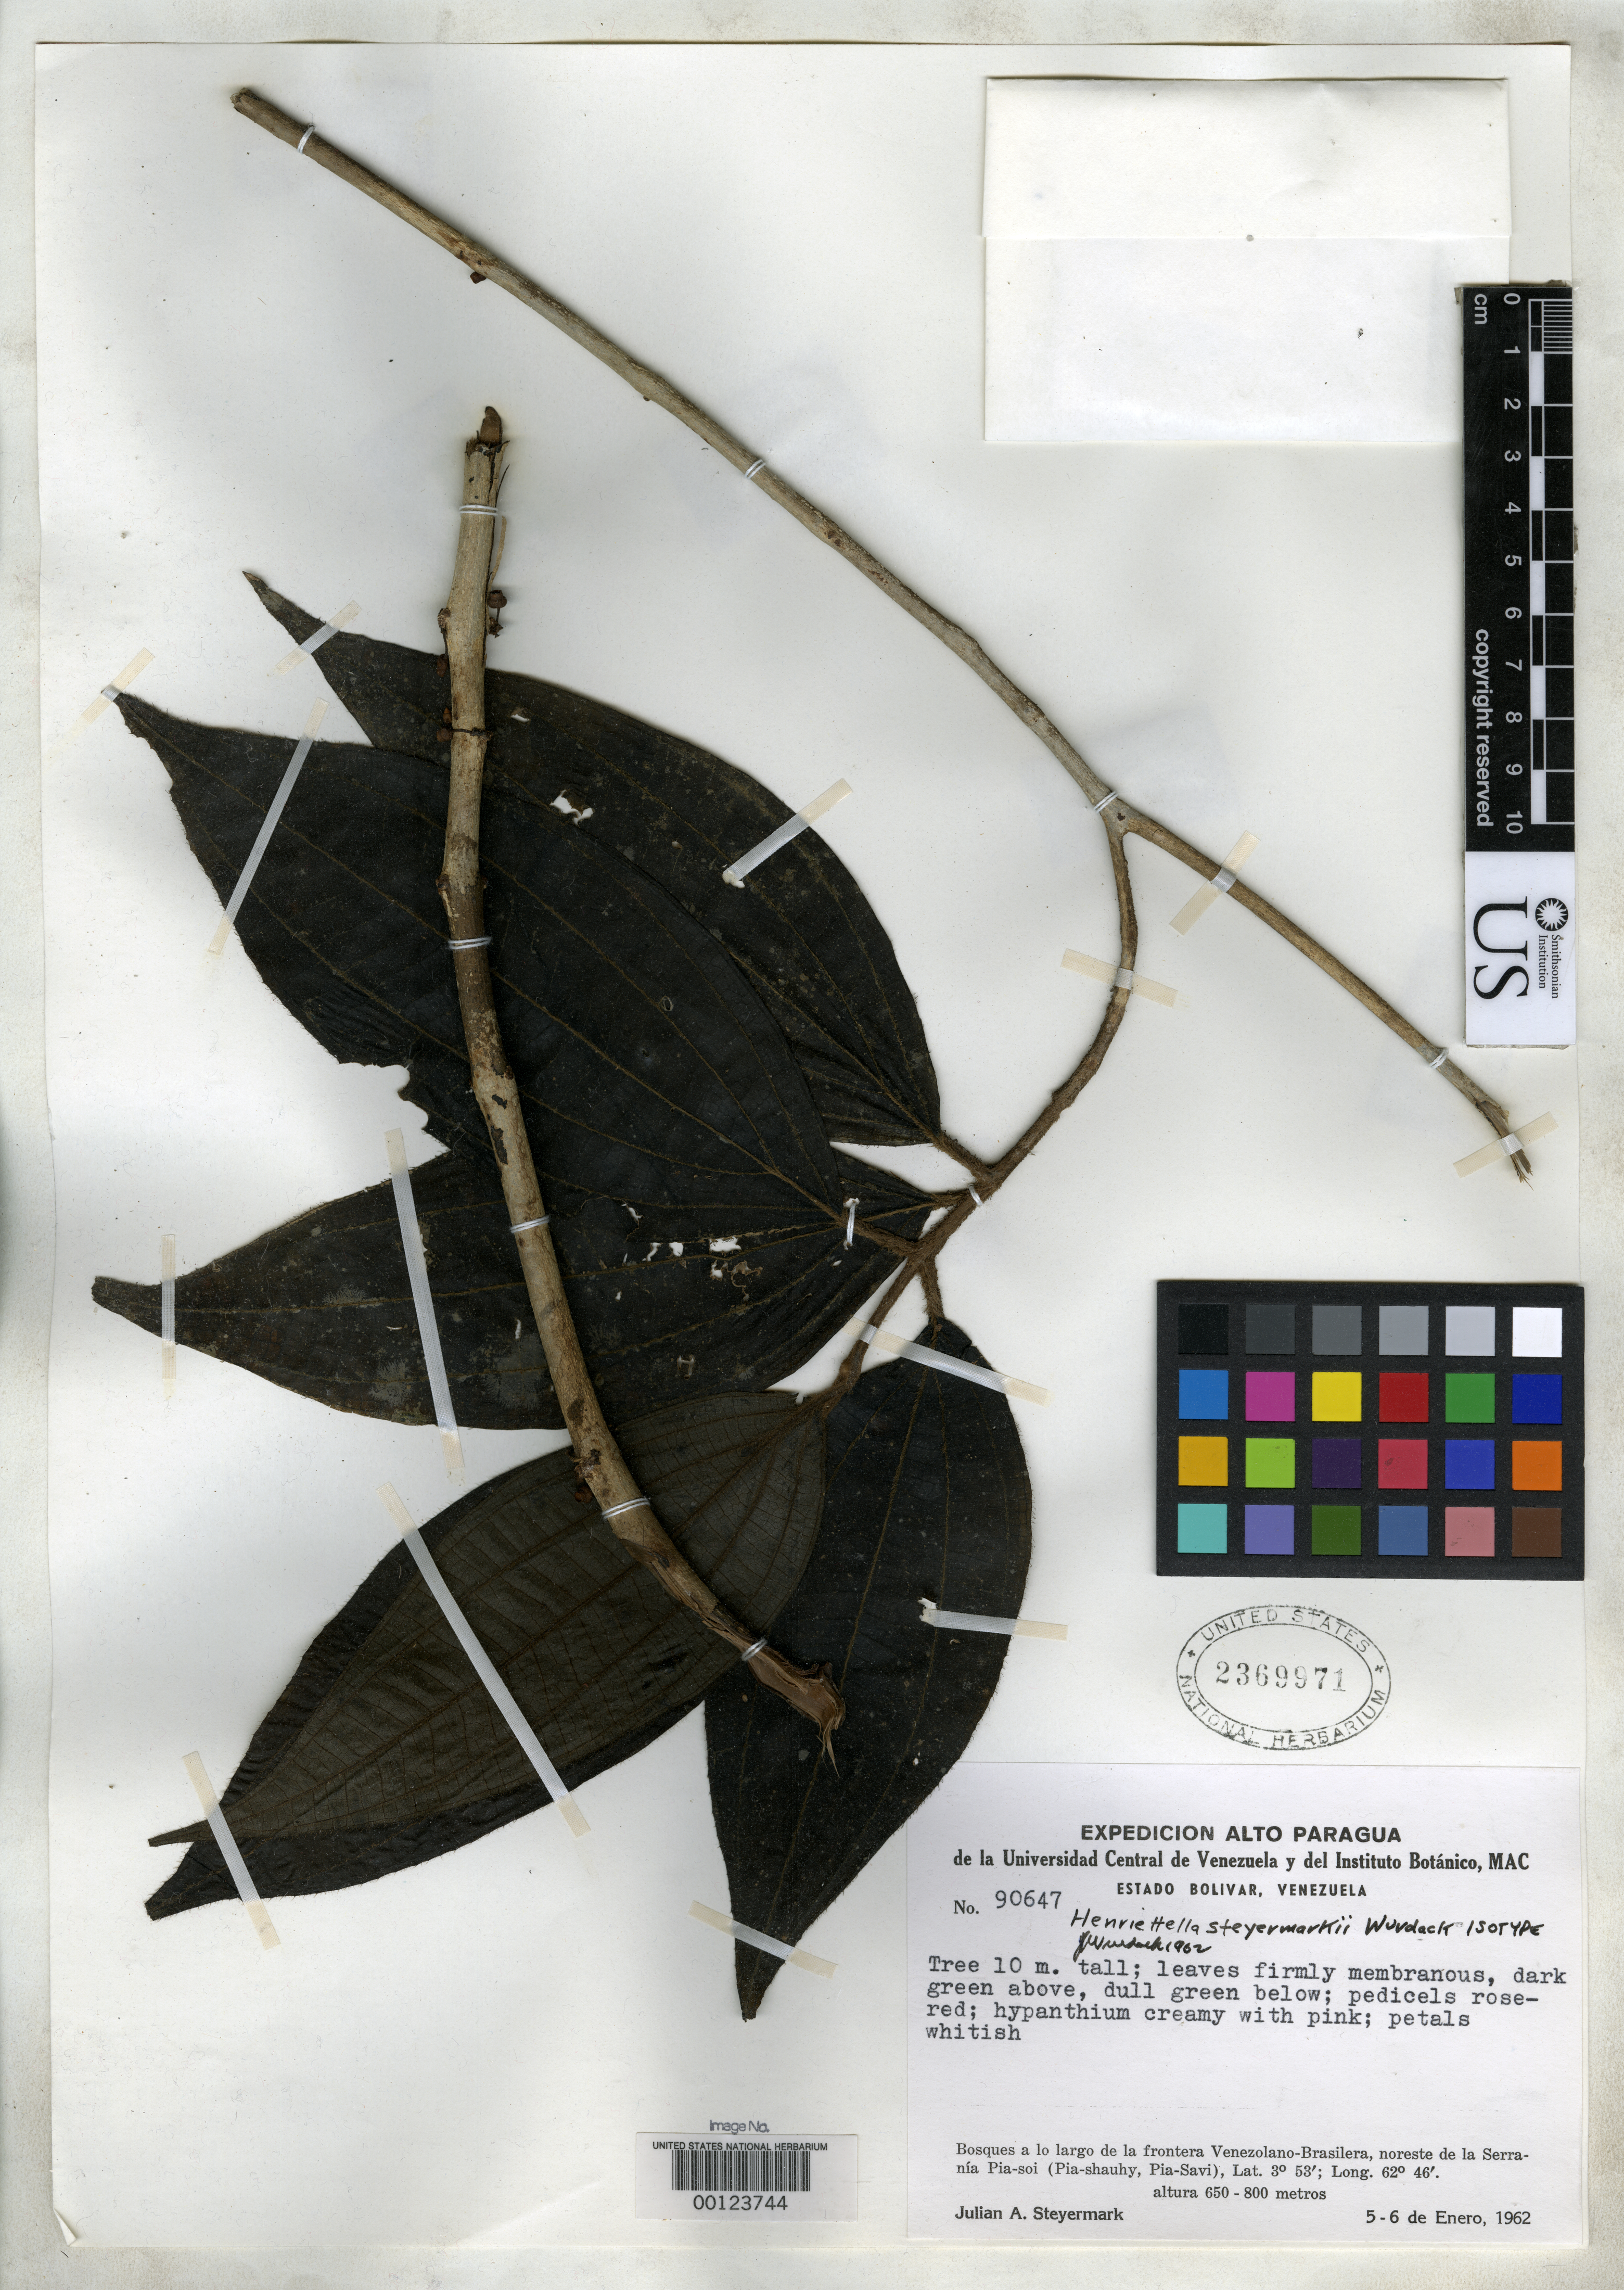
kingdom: Plantae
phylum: Tracheophyta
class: Magnoliopsida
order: Myrtales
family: Melastomataceae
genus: Henriettella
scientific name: Henriettella steyermarkii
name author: Wurdack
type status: Isotype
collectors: J. Steyermark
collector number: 90647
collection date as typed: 05 Jan 1962 to 06 Jan 1962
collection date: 1962-01-05/1962-01-06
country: Venezuela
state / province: Bolivar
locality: Serra Niapia-soi.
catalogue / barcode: US 2369971